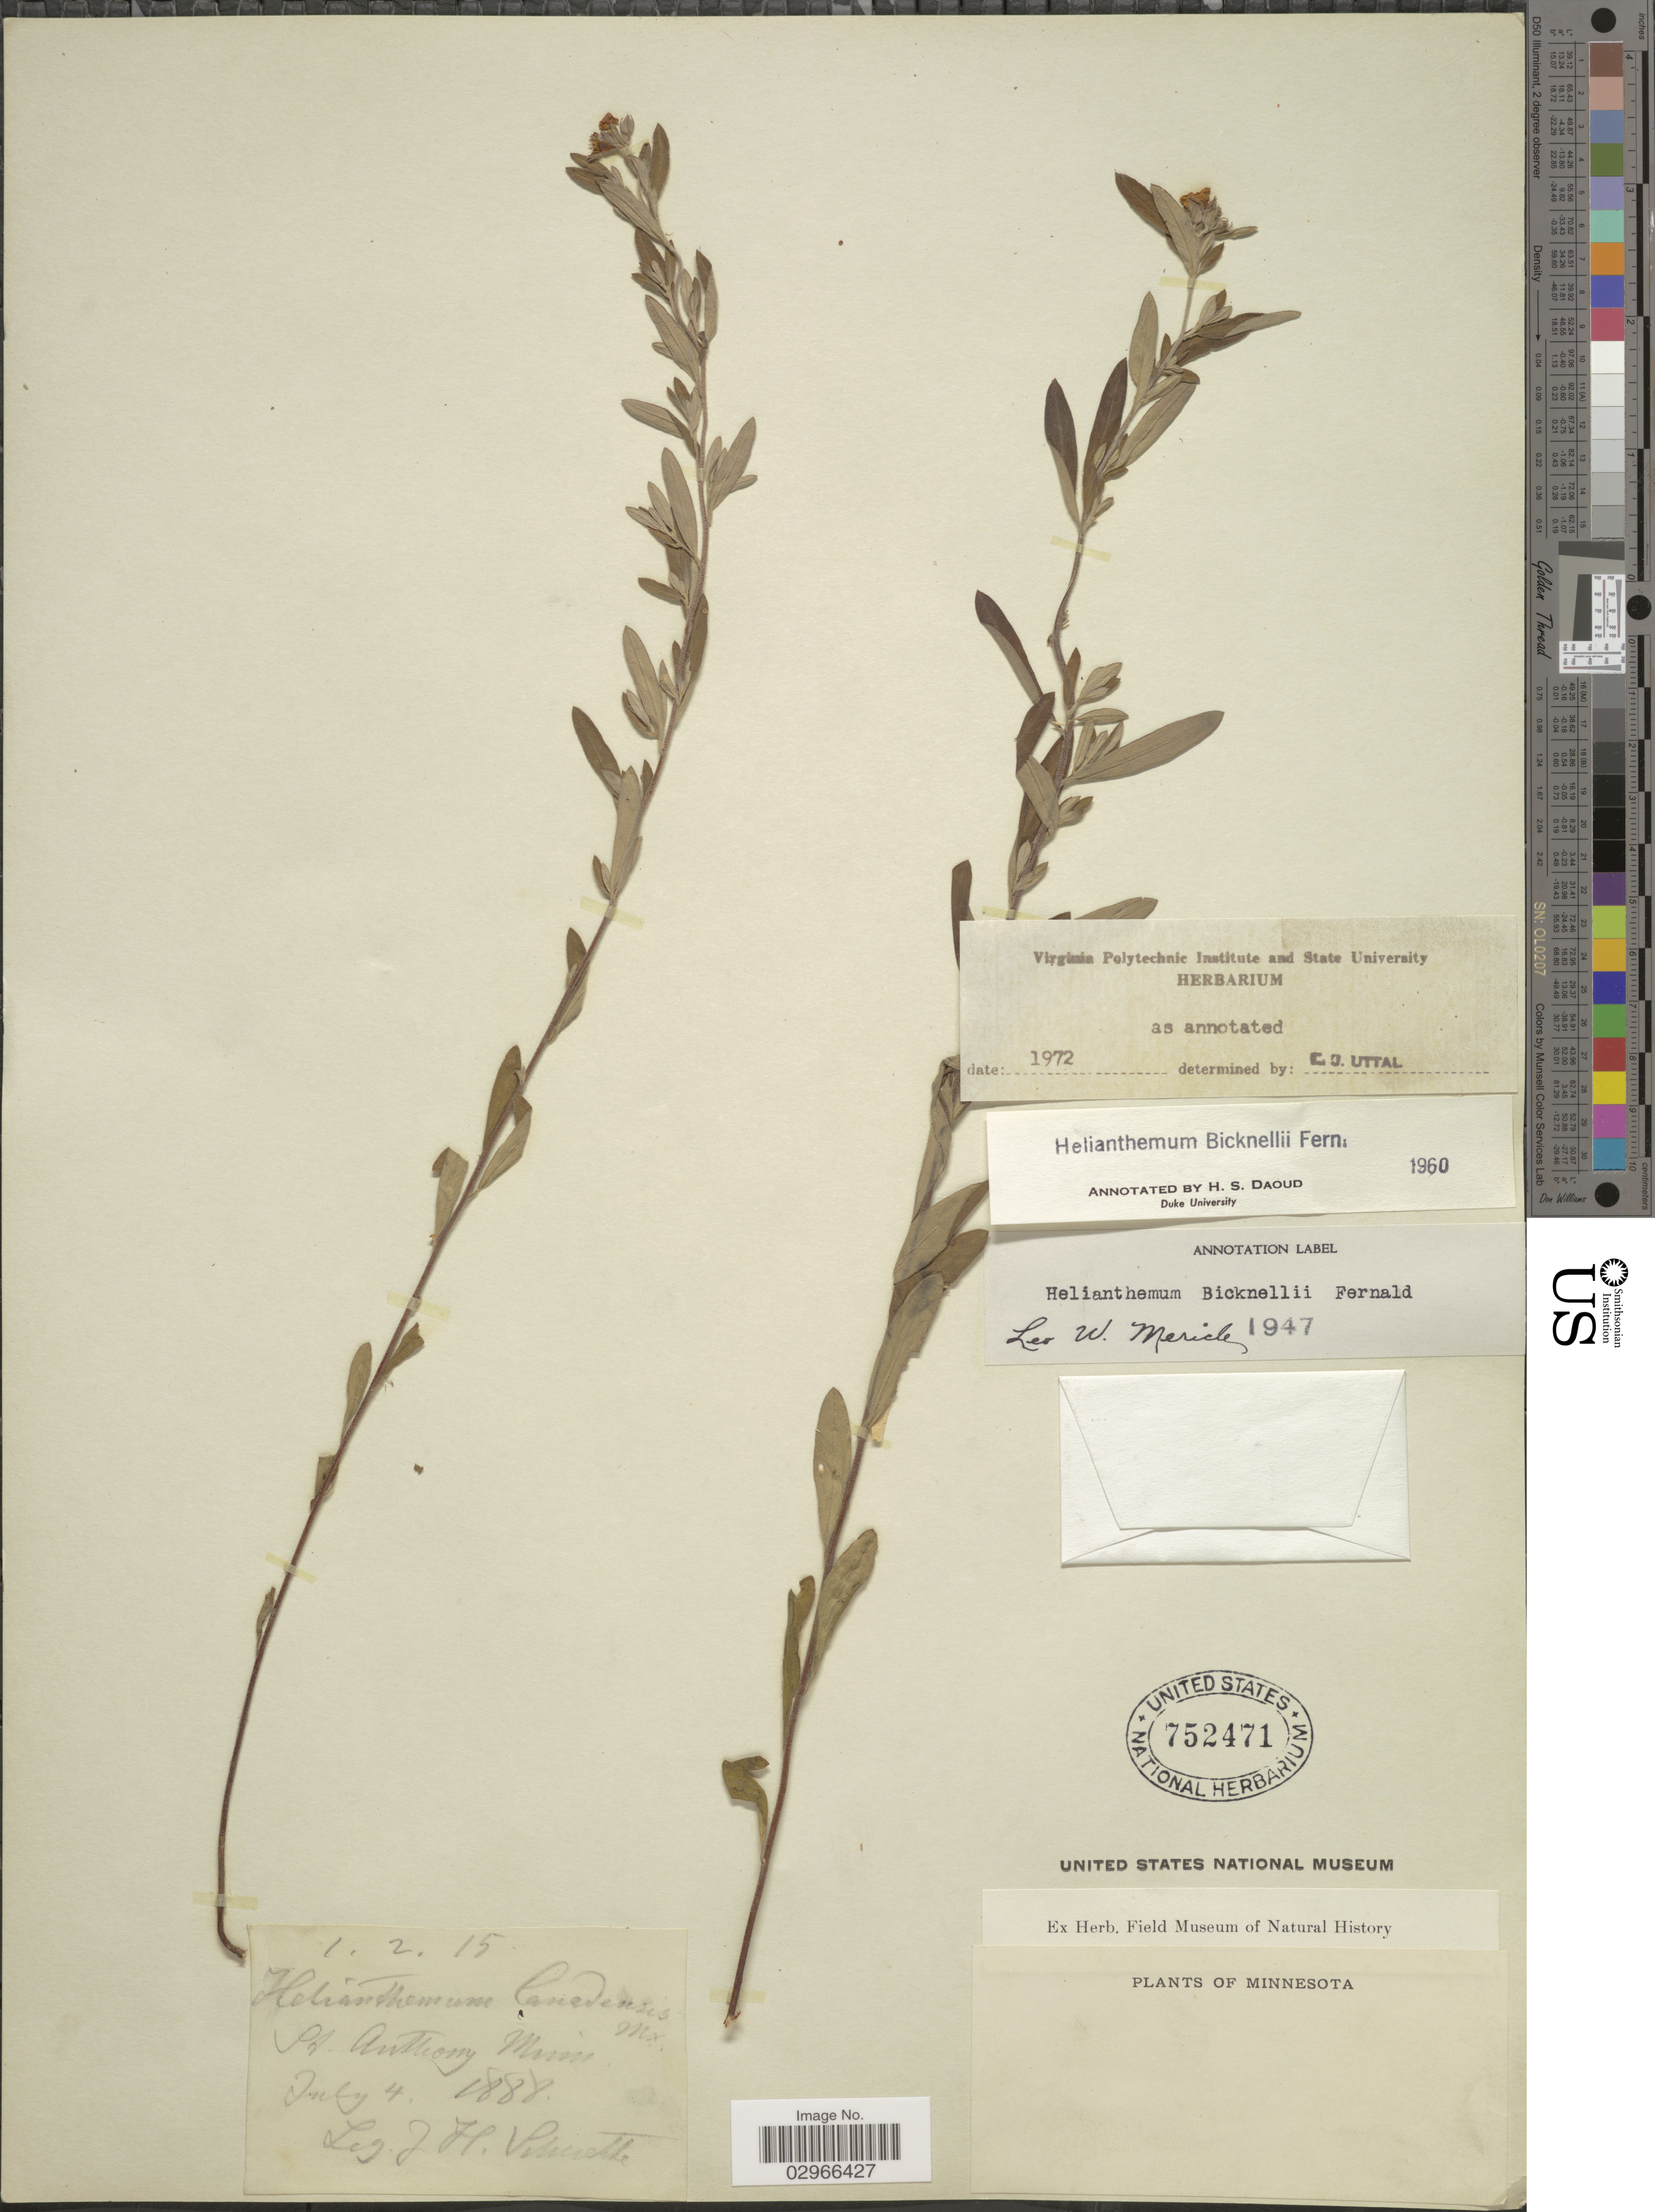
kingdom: Plantae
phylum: Tracheophyta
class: Magnoliopsida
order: Malvales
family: Cistaceae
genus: Helianthemum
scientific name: Helianthemum bicknellii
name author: Fernald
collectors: J. H. Schuette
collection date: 1888-07-04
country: United States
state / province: Minnesota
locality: St. Anthony Minn.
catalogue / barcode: US 752471